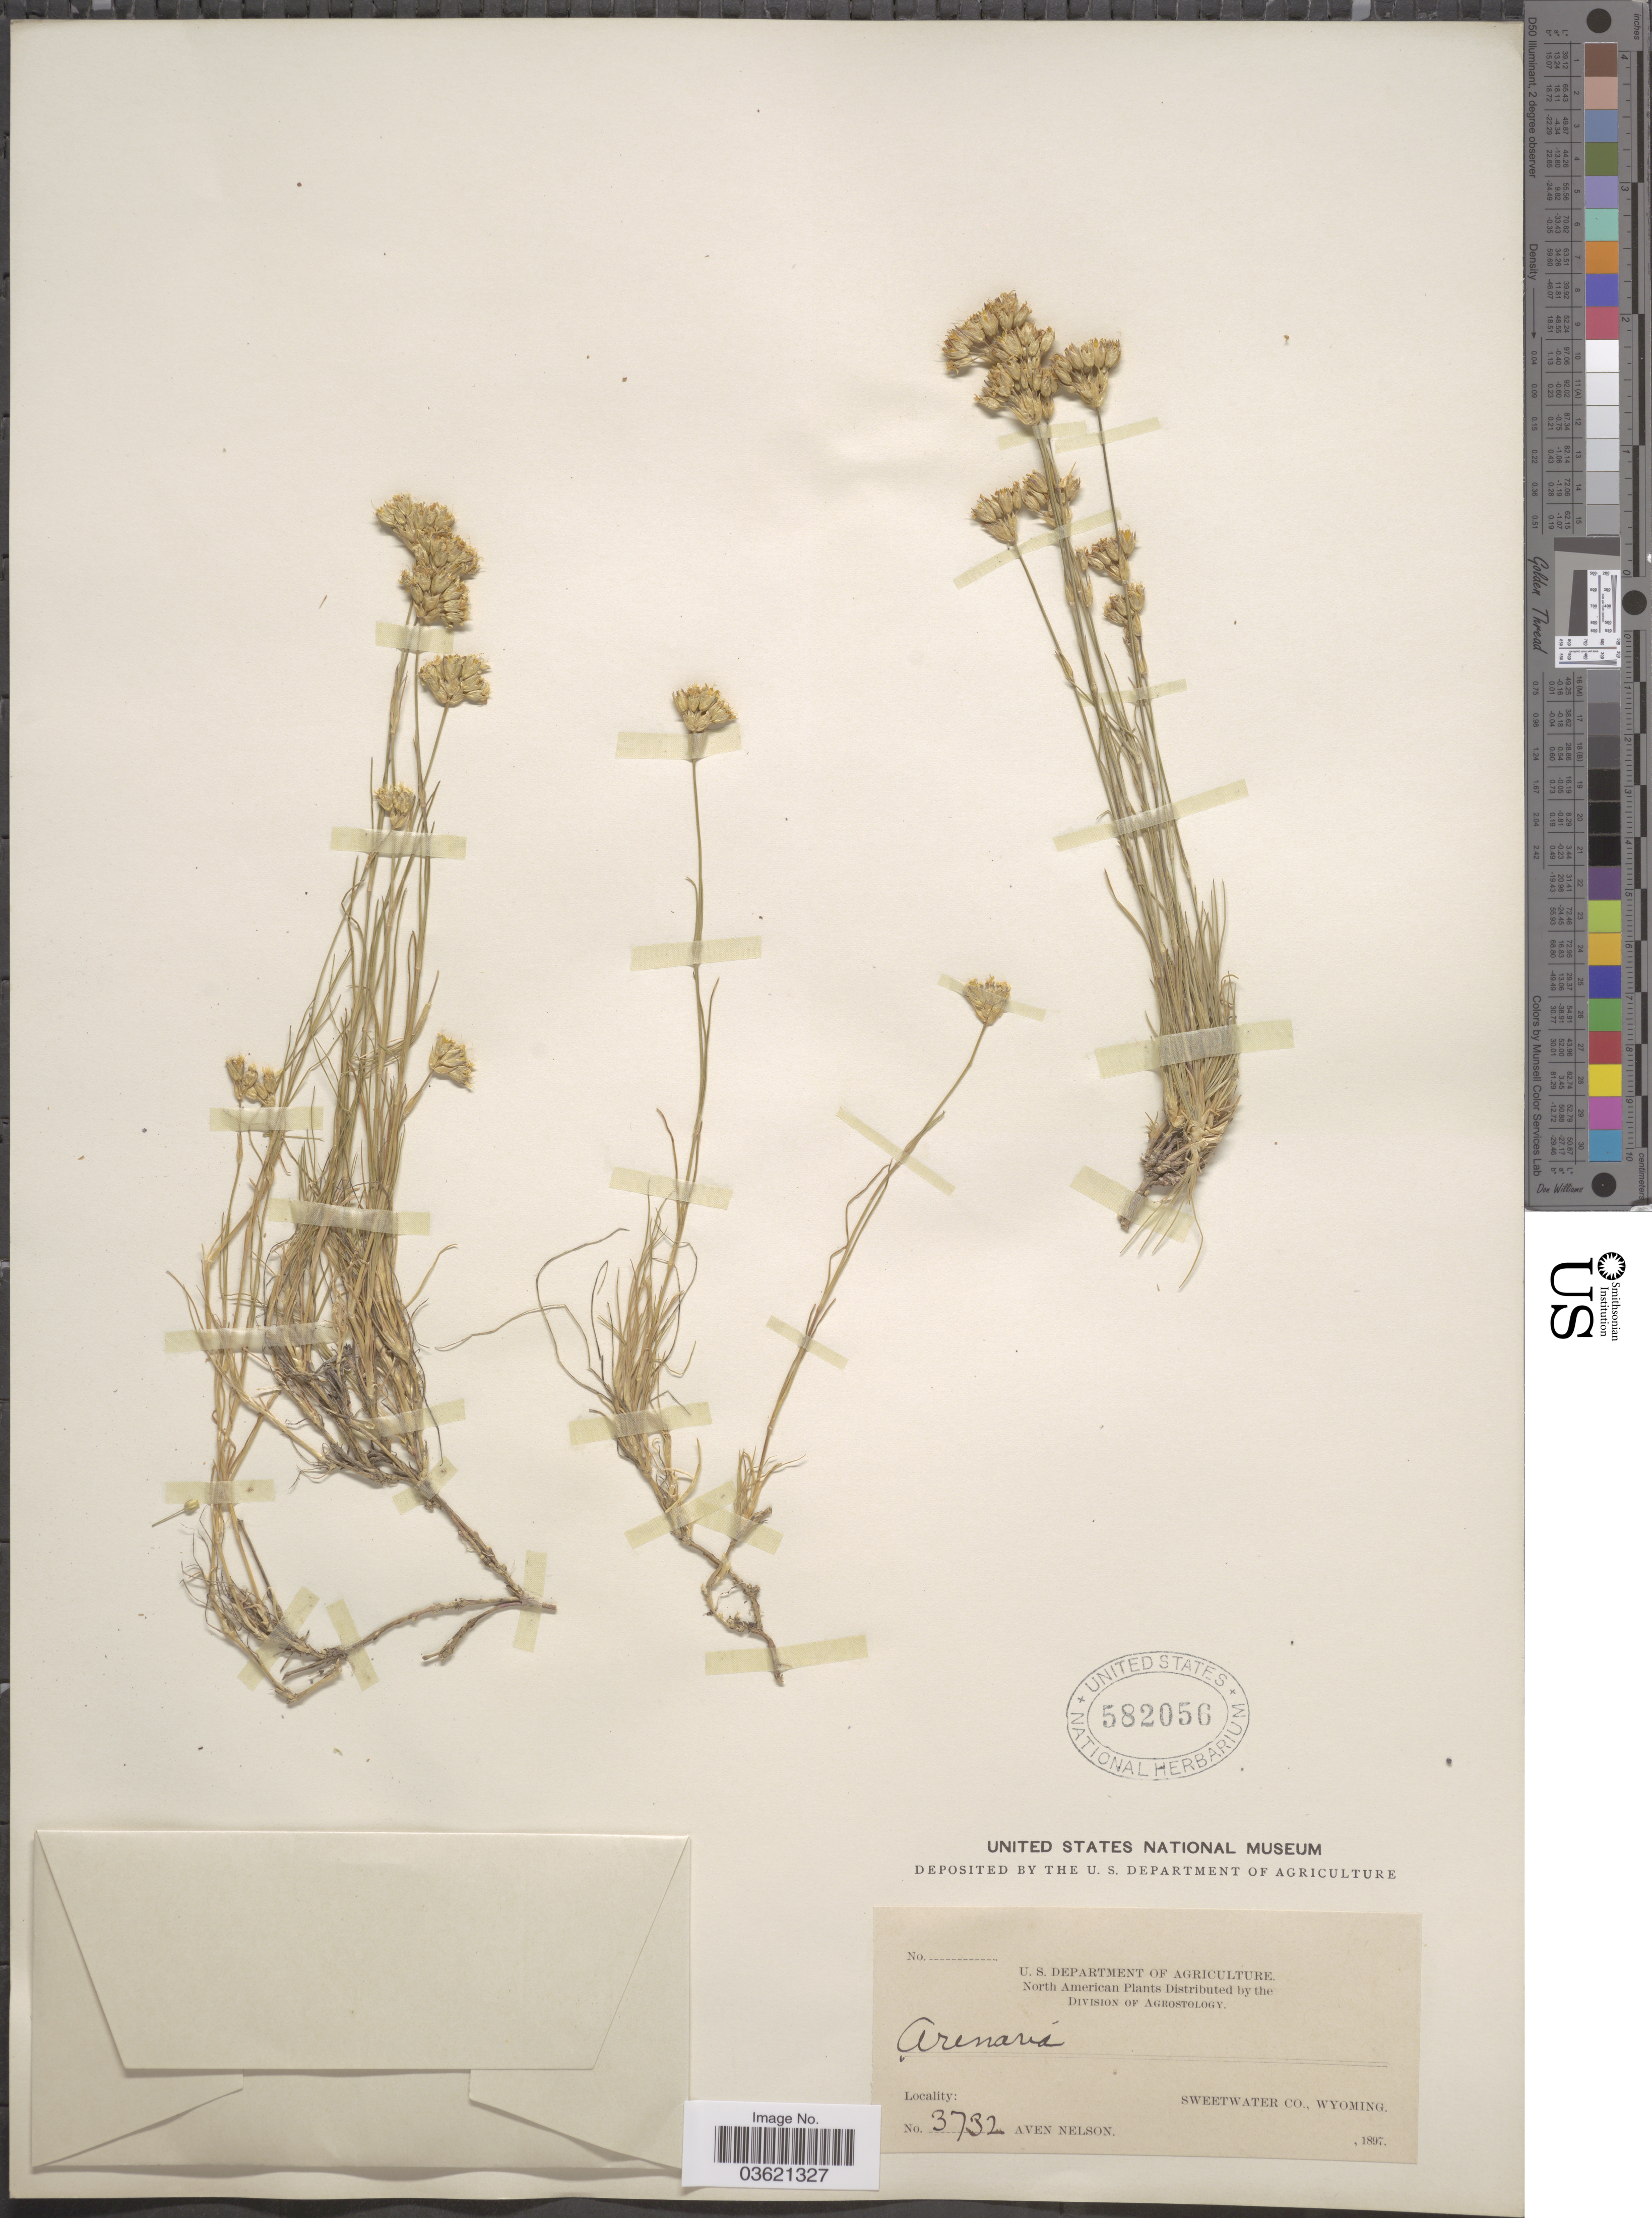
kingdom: Plantae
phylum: Tracheophyta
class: Magnoliopsida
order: Caryophyllales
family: Caryophyllaceae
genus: Arenaria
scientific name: Arenaria sp.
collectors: A. Nelson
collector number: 3732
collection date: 1897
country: United States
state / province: Wyoming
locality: Sweetwater Co.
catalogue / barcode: US 582056